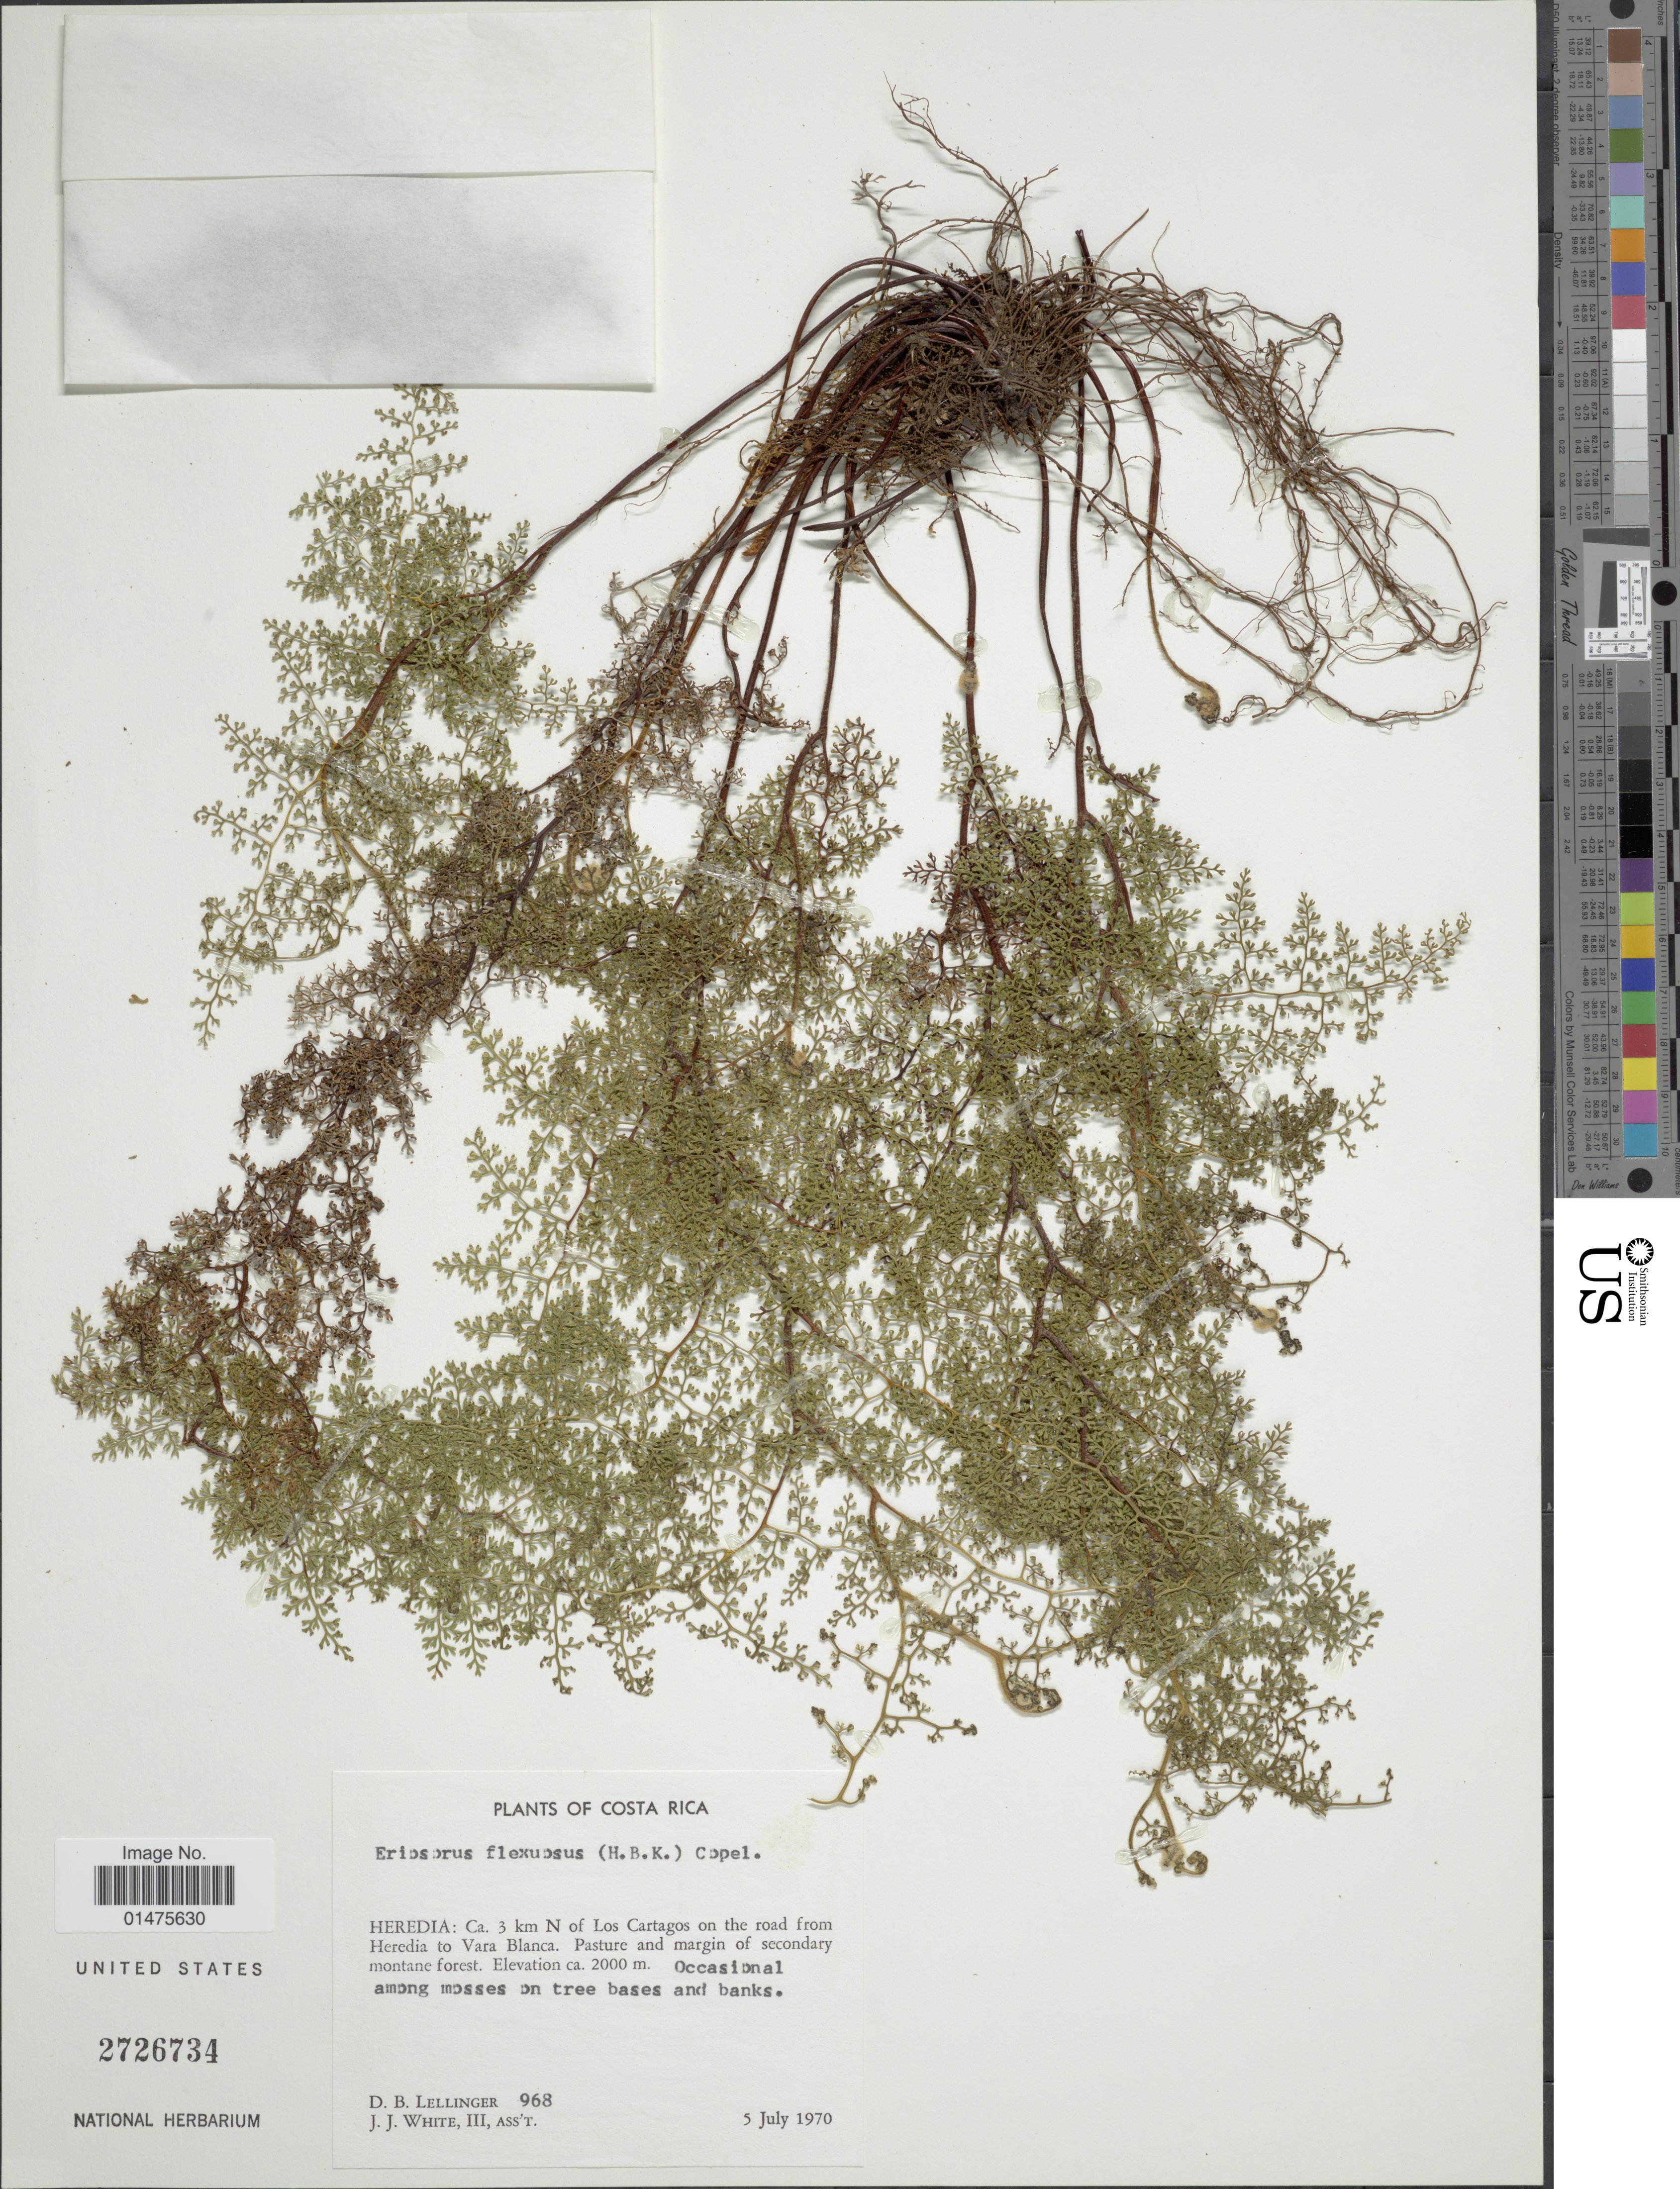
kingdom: Plantae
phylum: Tracheophyta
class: Polypodiopsida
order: Polypodiales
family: Pteridaceae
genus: Jamesonia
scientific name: Jamesonia flexuosa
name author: (Humb. & Bonpl.) Christenh.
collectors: D. B. Lellinger & J. J. White III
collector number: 968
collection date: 1970-07-05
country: Costa Rica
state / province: Heredia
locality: Ca. 3 km N of Los Cartagos on the road from Heredia to Vara Blanca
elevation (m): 2000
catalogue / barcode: US 2726734